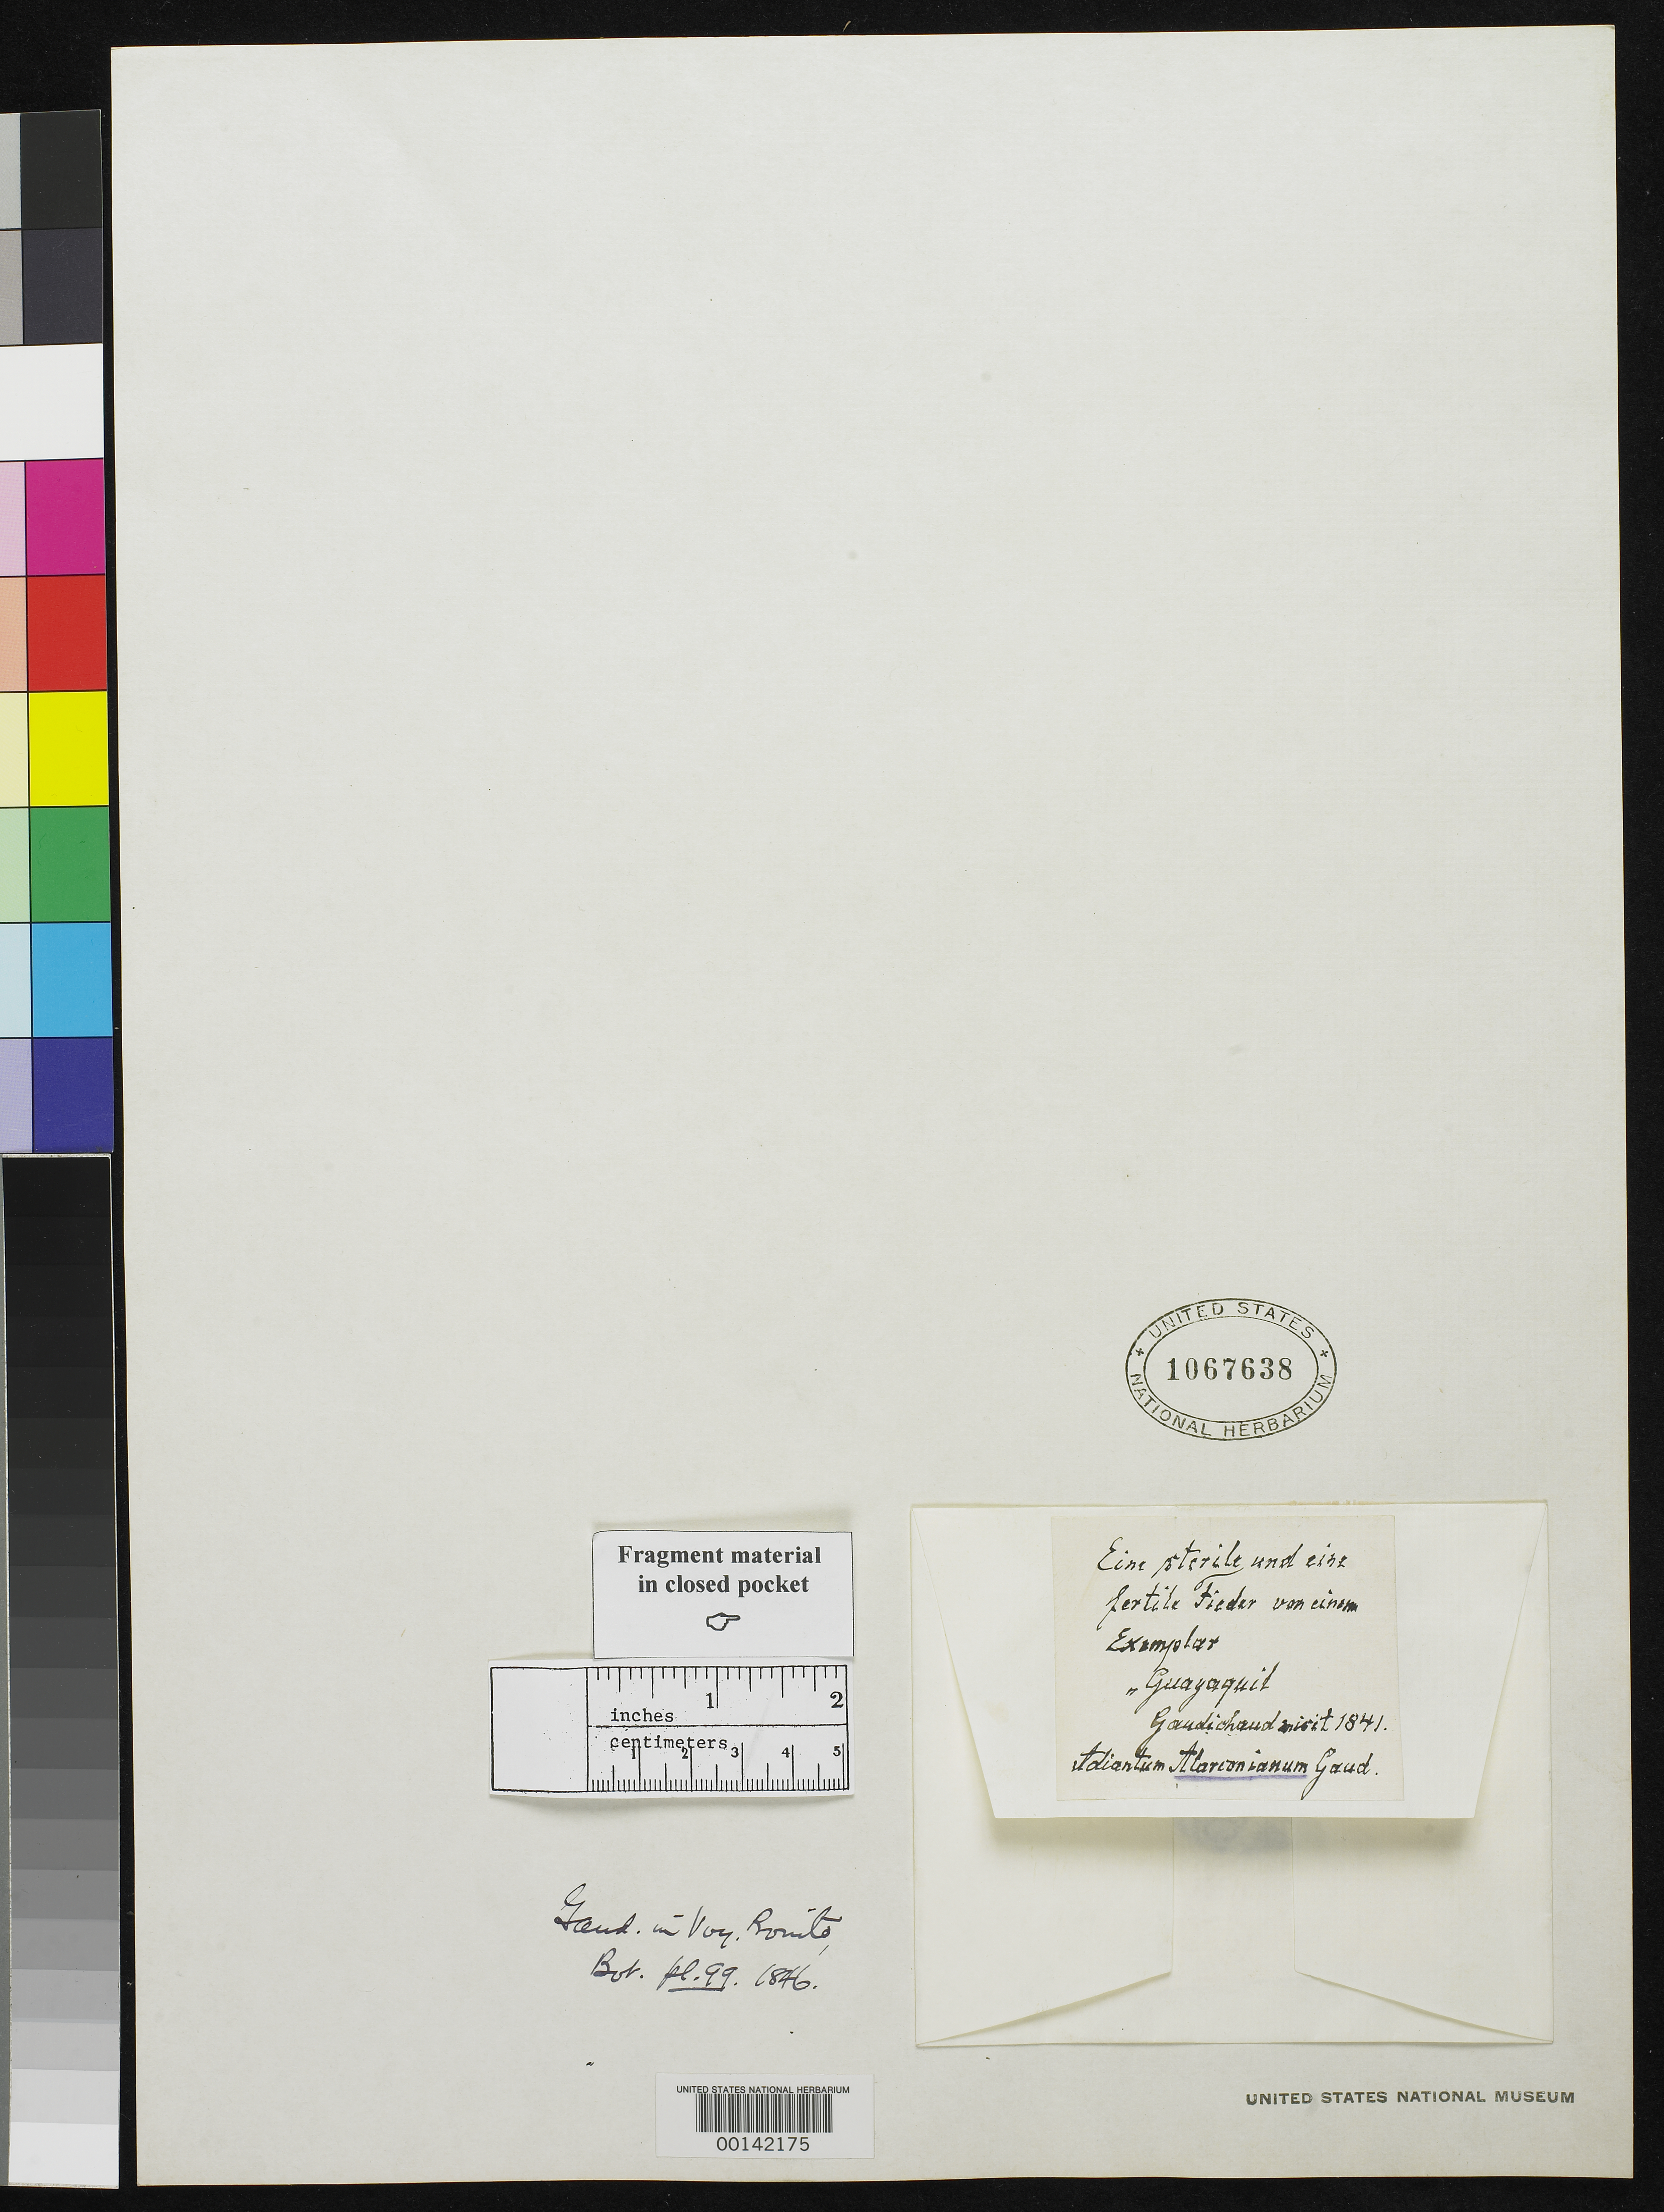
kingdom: Plantae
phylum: Tracheophyta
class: Polypodiopsida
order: Polypodiales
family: Pteridaceae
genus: Adiantum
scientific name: Adiantum alarconianum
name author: Gaudich.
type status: Type Fragment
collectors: C. Guadichaud-Beaupre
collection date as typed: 1841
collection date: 1841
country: Ecuador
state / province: Guayas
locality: Guayaquil.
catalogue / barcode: US 1067638